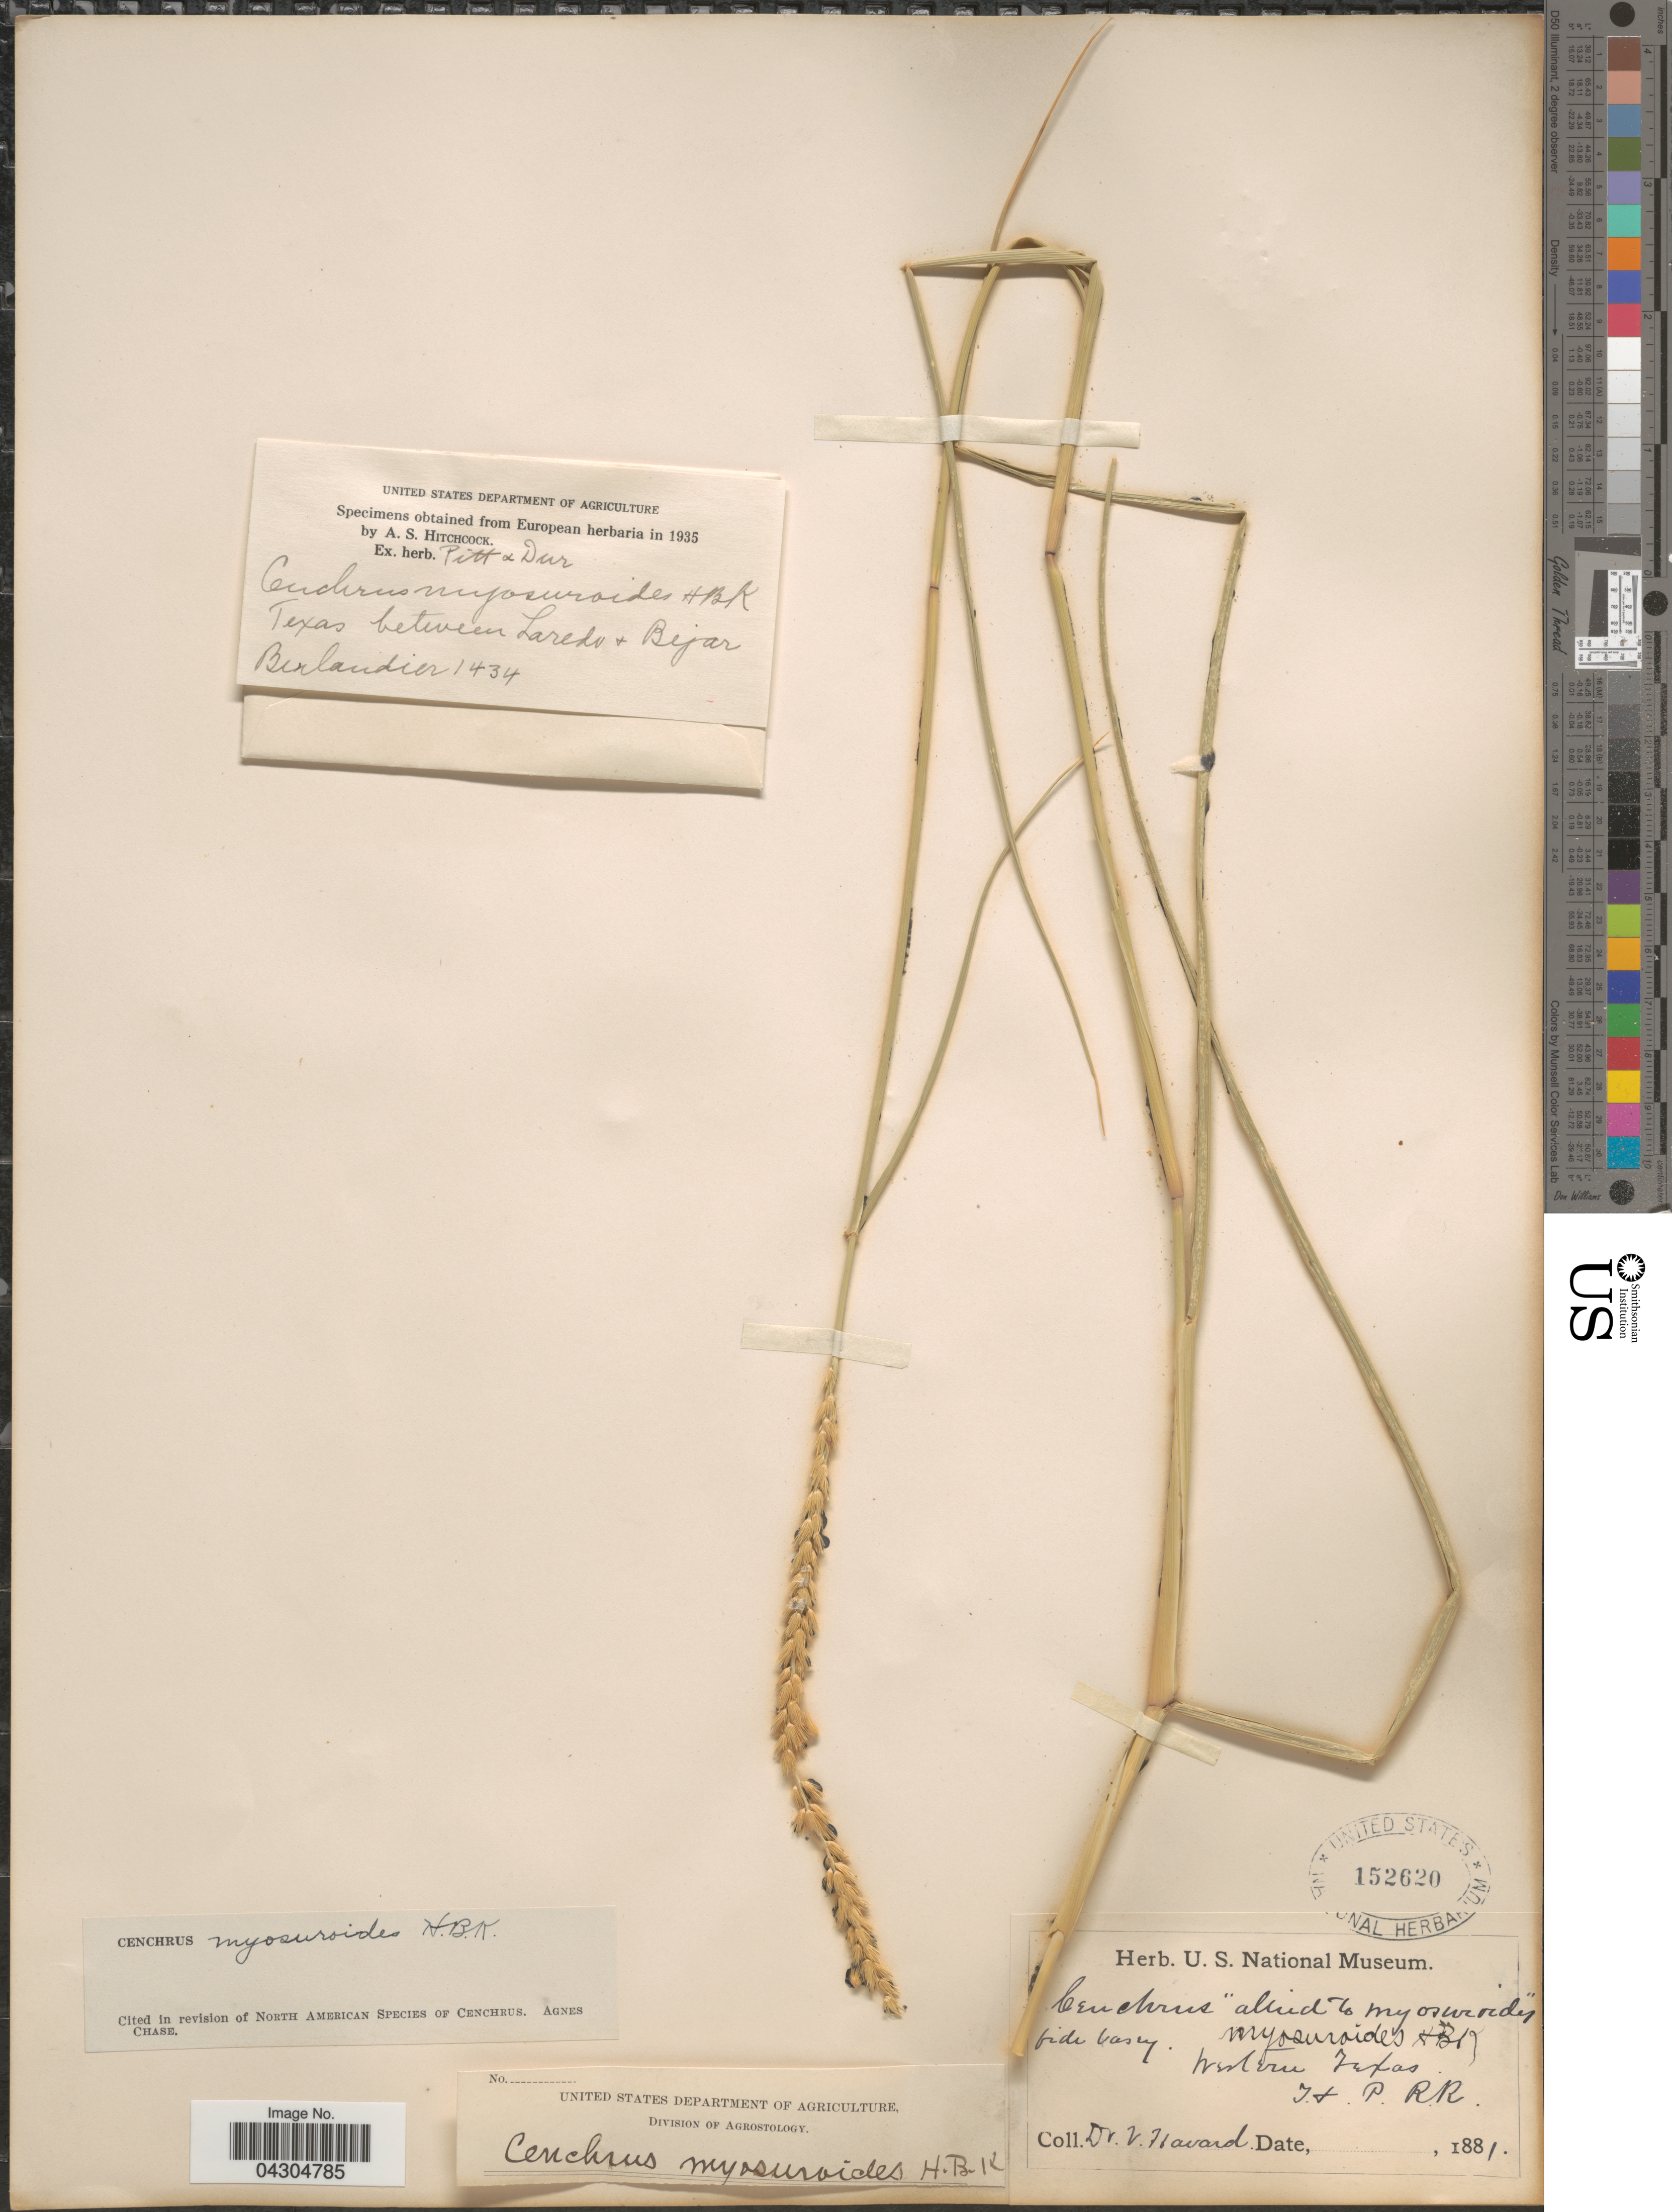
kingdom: Plantae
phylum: Tracheophyta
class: Liliopsida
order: Poales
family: Poaceae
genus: Cenchrus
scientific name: Cenchrus myosuroides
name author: Kunth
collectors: V. Havard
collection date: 1881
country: United States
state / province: Texas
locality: Western Texas. T. + P. R.R.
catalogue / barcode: US 152620-2